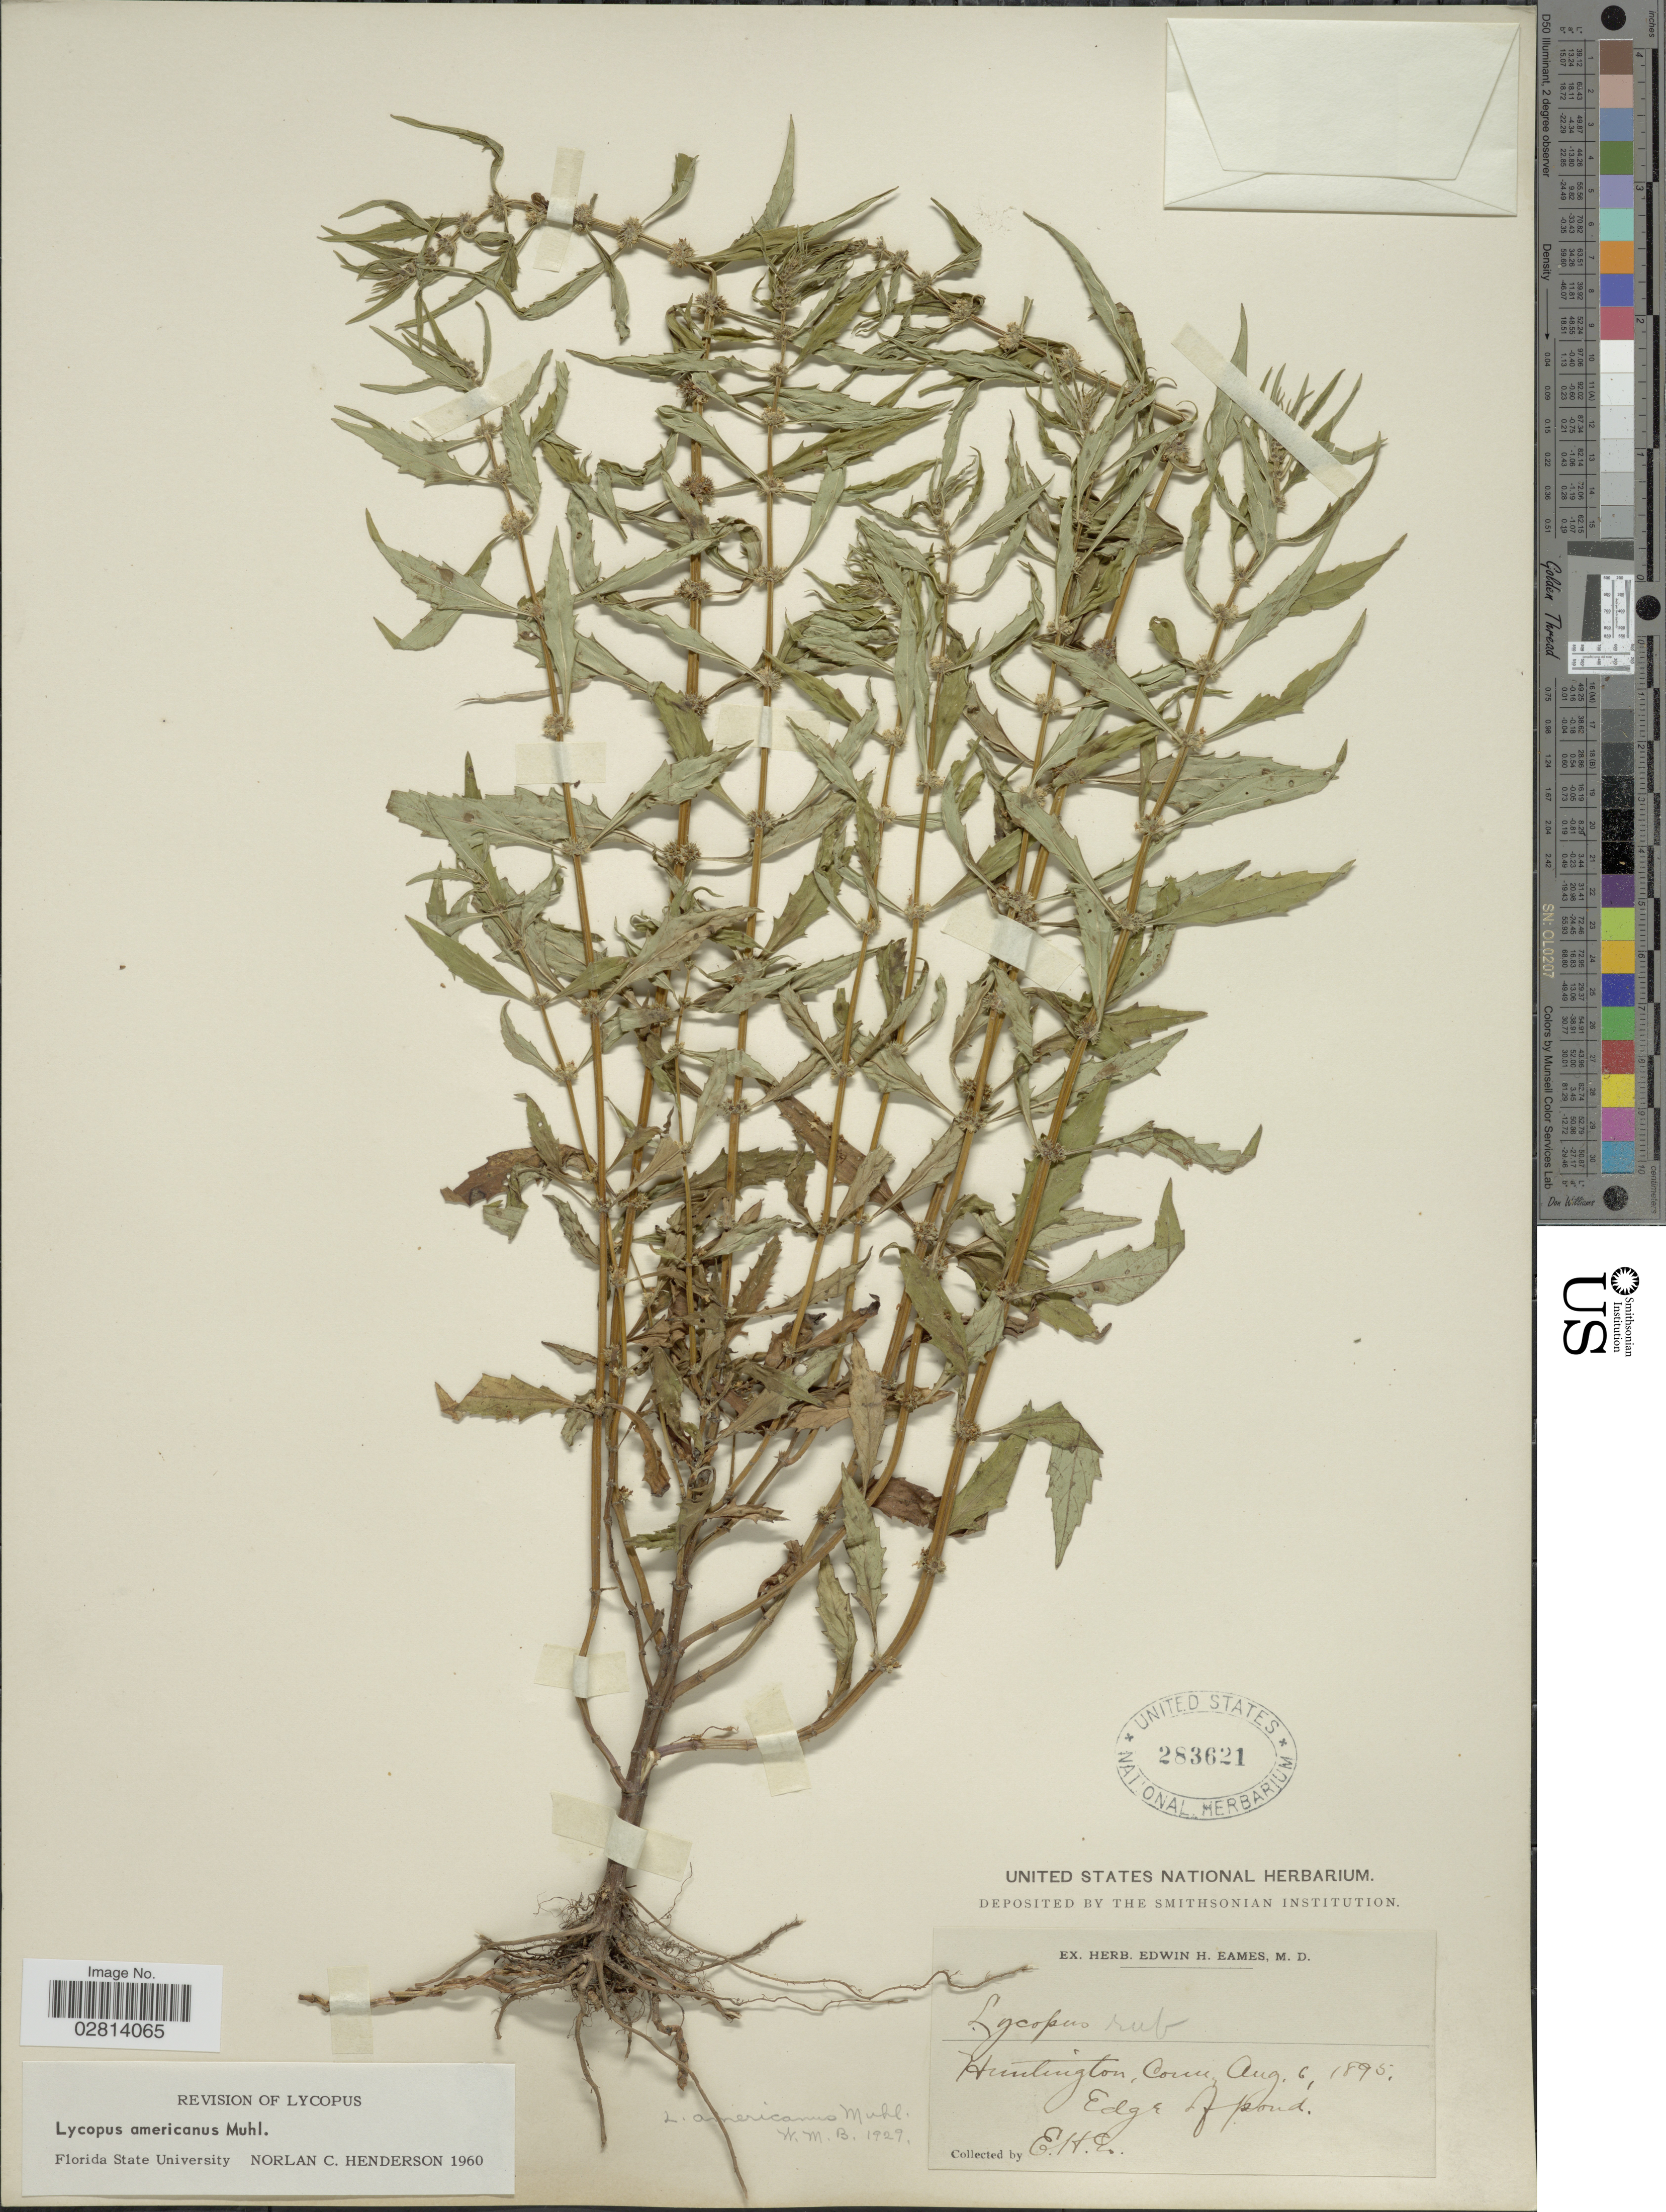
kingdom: Plantae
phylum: Tracheophyta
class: Magnoliopsida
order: Lamiales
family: Lamiaceae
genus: Lycopus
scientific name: Lycopus americanus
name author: Muhl. ex W.P.C. Barton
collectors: E. H. Eames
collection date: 1895-08-06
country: United States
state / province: Connecticut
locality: Huntington, Conn., Edge of pond.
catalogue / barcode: US 283621